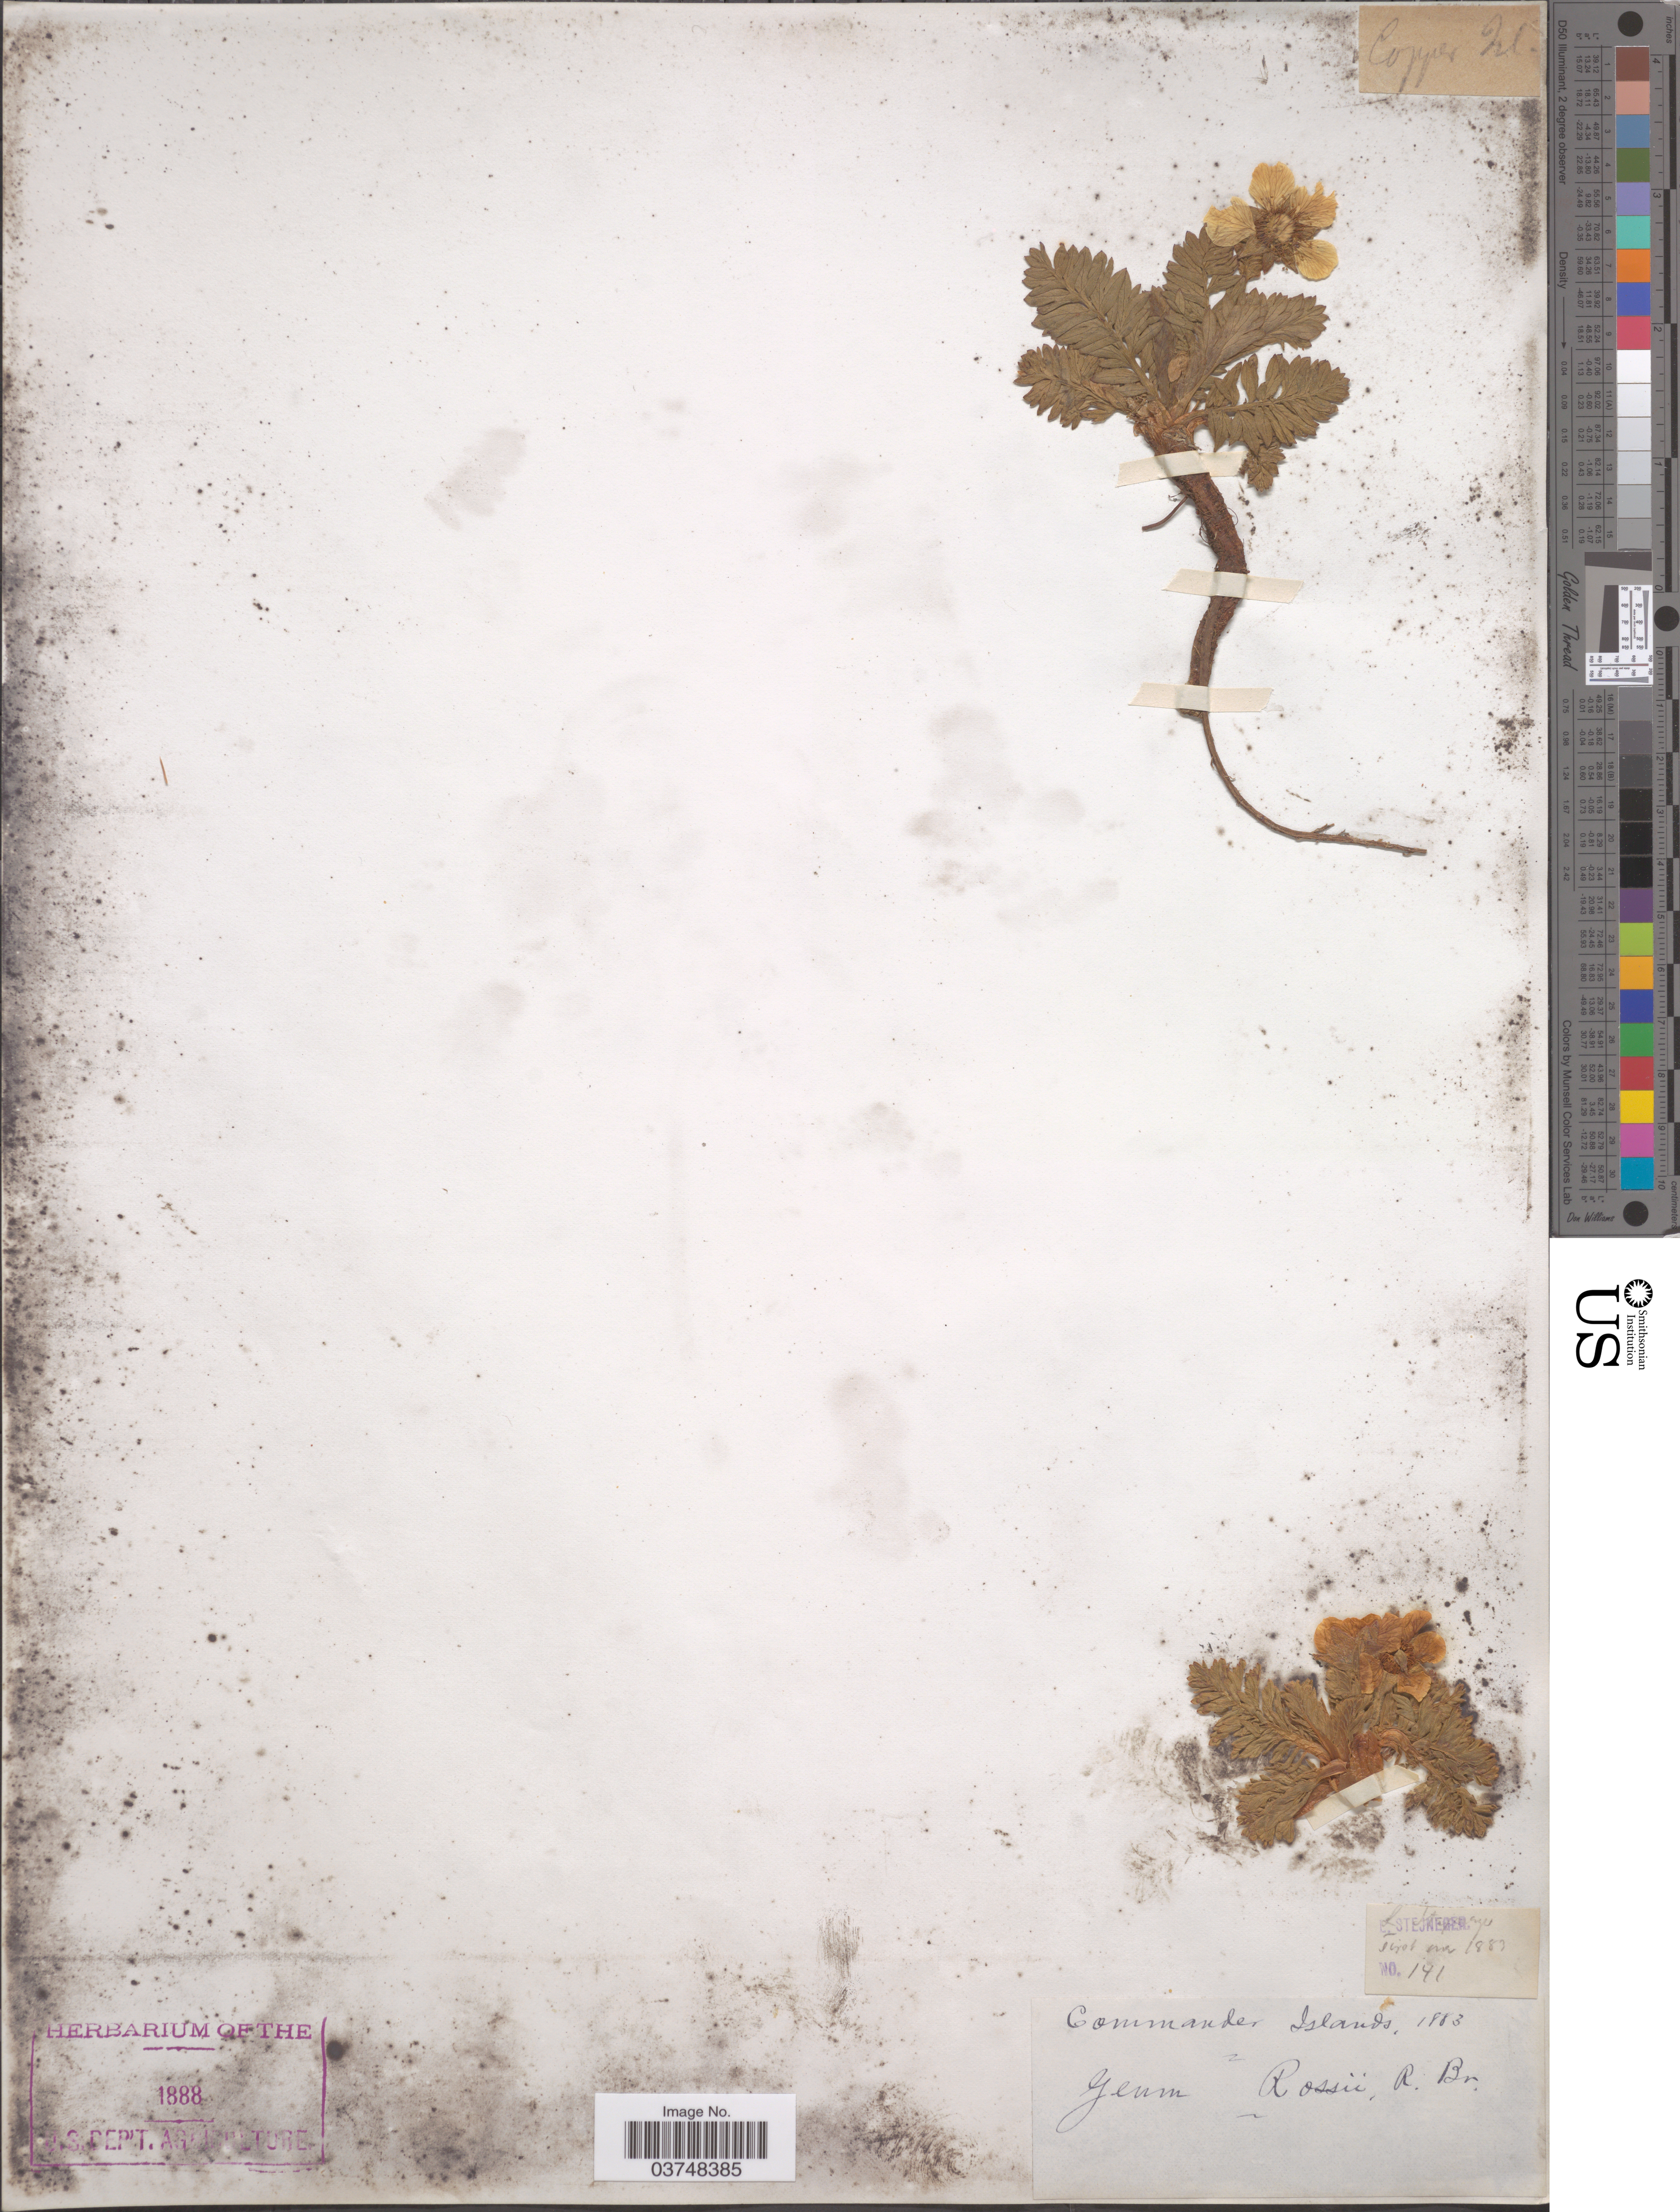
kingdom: Plantae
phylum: Tracheophyta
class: Magnoliopsida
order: Rosales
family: Rosaceae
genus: Geum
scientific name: Geum rossii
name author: (R. Br.) Ser.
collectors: L. Stejneger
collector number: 141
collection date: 1883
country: Russian Federation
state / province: Kamchatka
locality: Commander Islands.